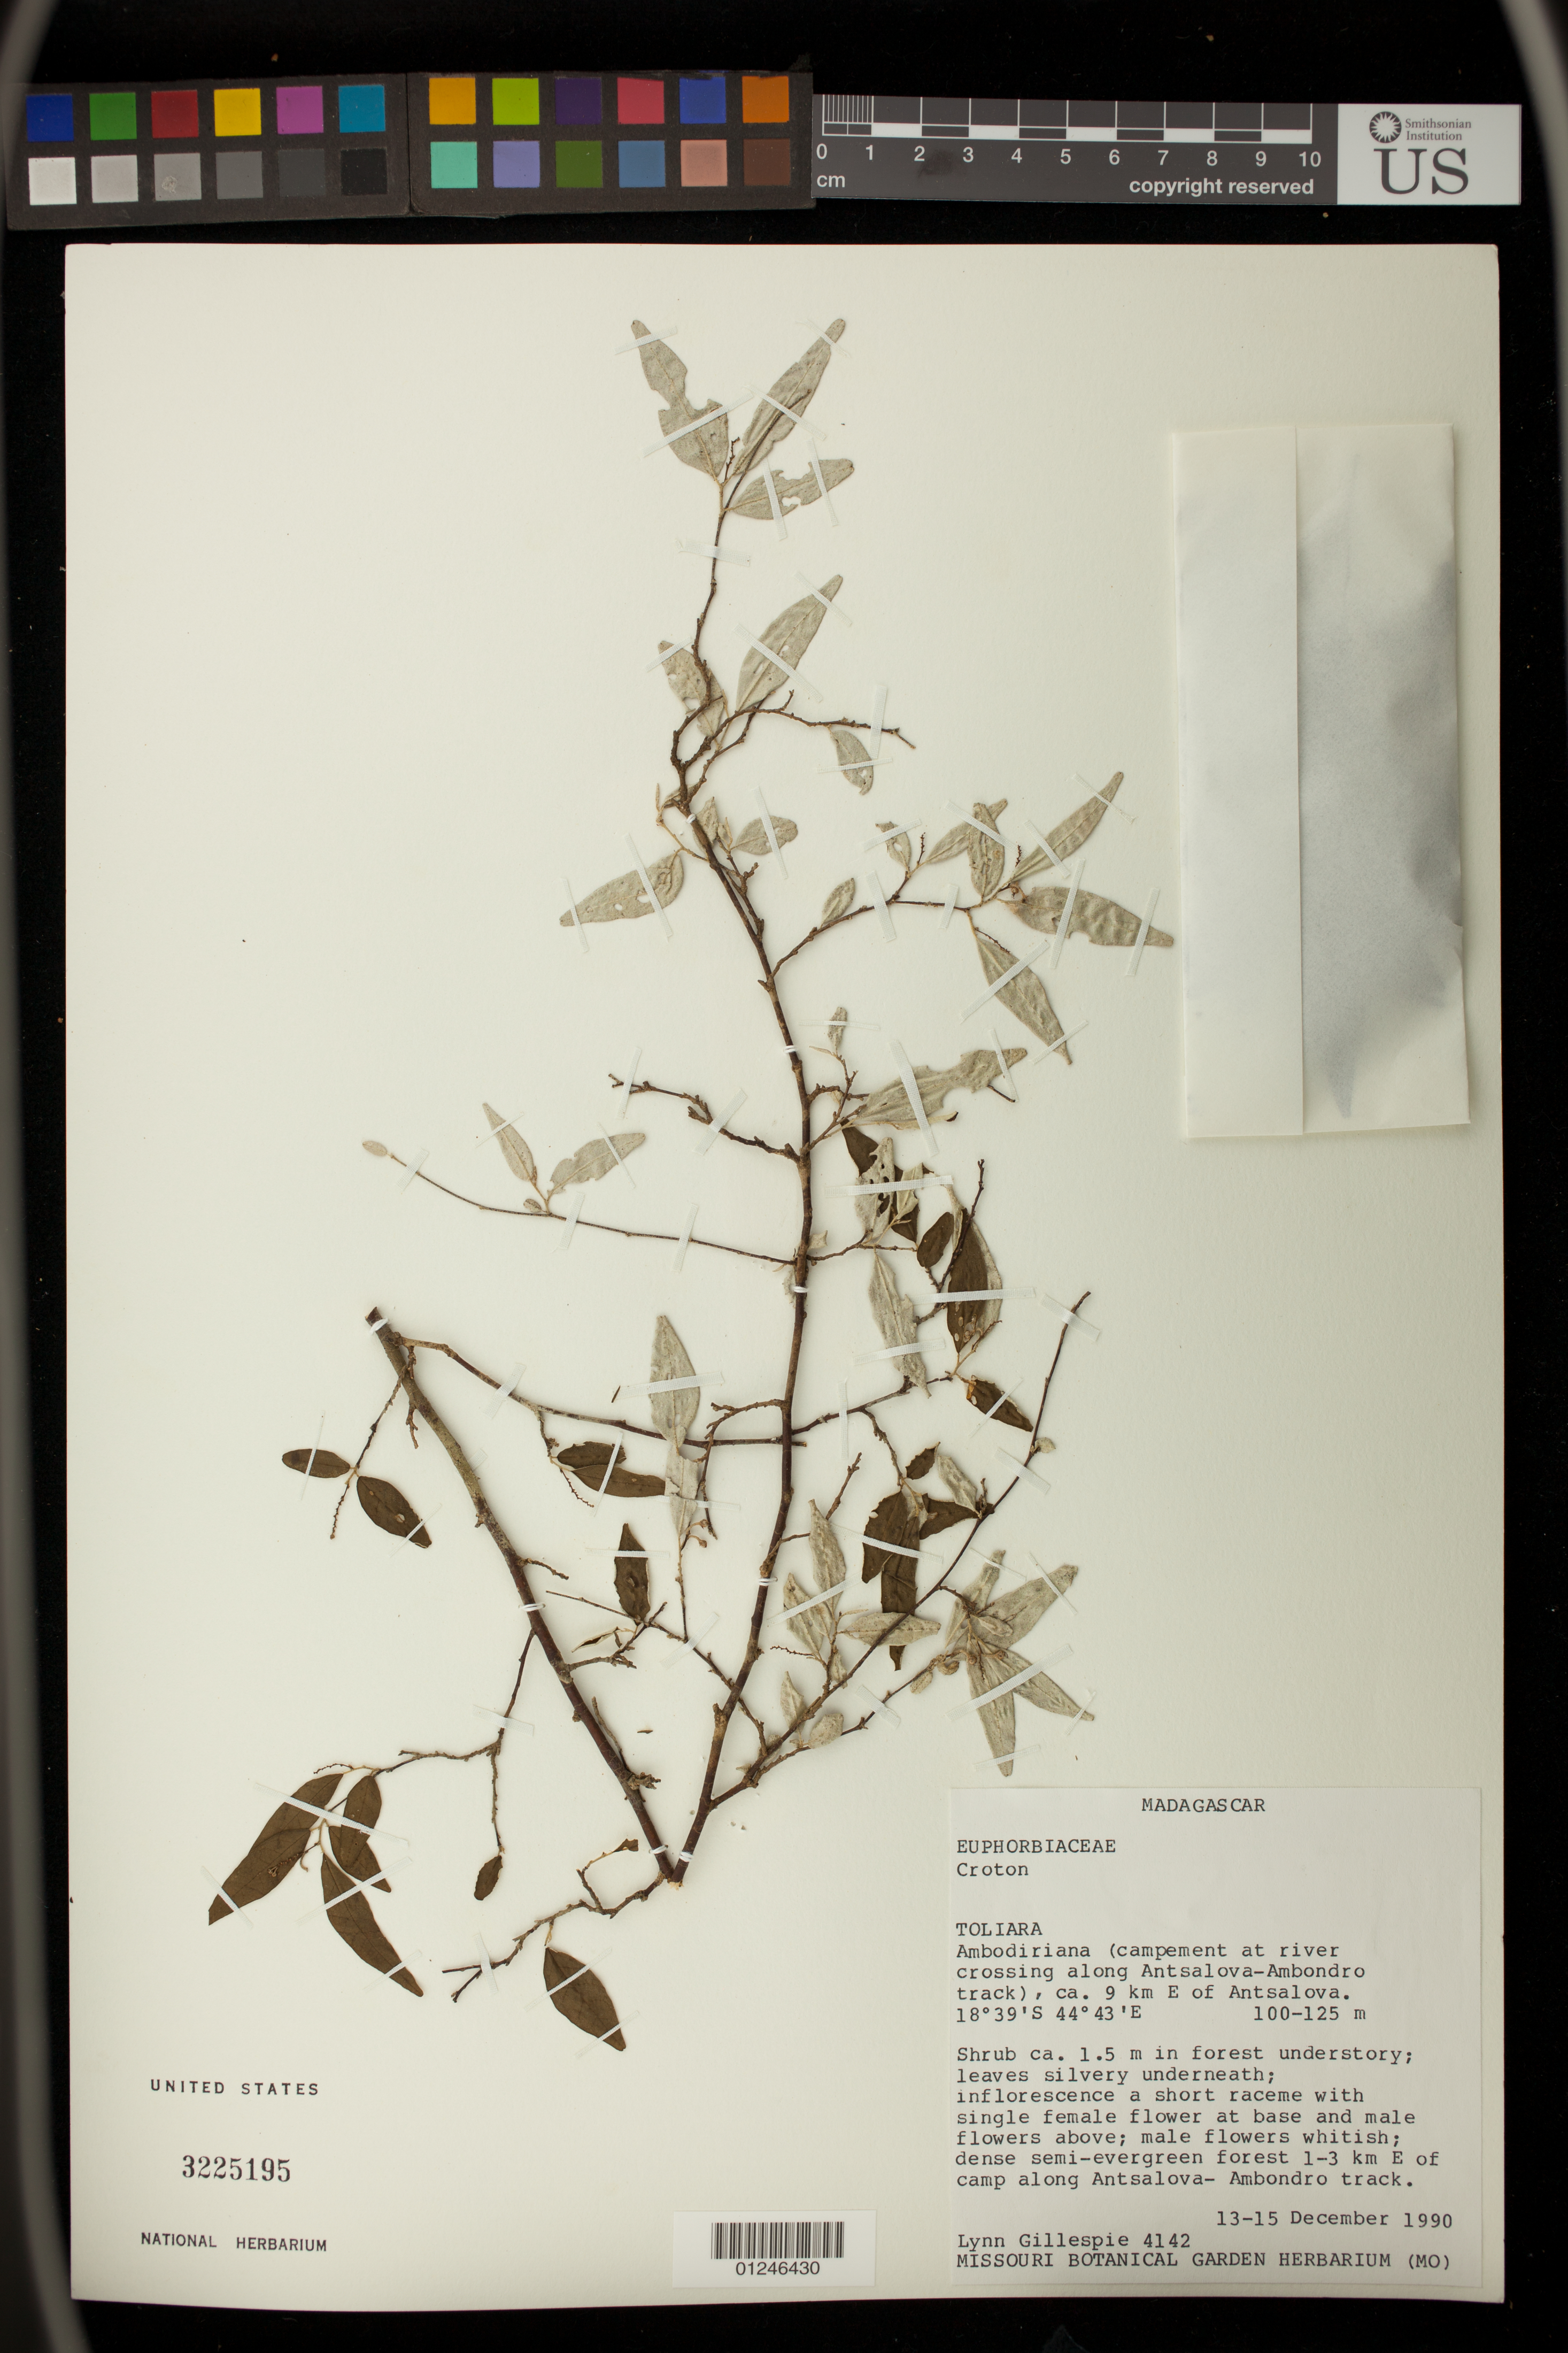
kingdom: Plantae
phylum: Tracheophyta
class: Magnoliopsida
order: Malpighiales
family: Euphorbiaceae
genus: Croton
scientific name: Croton elaeagni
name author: Baill.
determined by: Berry, P. E., (WIS), University of Wisconsin - Madison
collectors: L. J. Gillespie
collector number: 4142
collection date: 1990-12-13/1990-12-15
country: Madagascar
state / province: Melaky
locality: Ambodiriana (campement at river crossing along Antsalova-Ambondro track), ca. 9 km E of Antsalova.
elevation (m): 100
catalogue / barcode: US 3225195